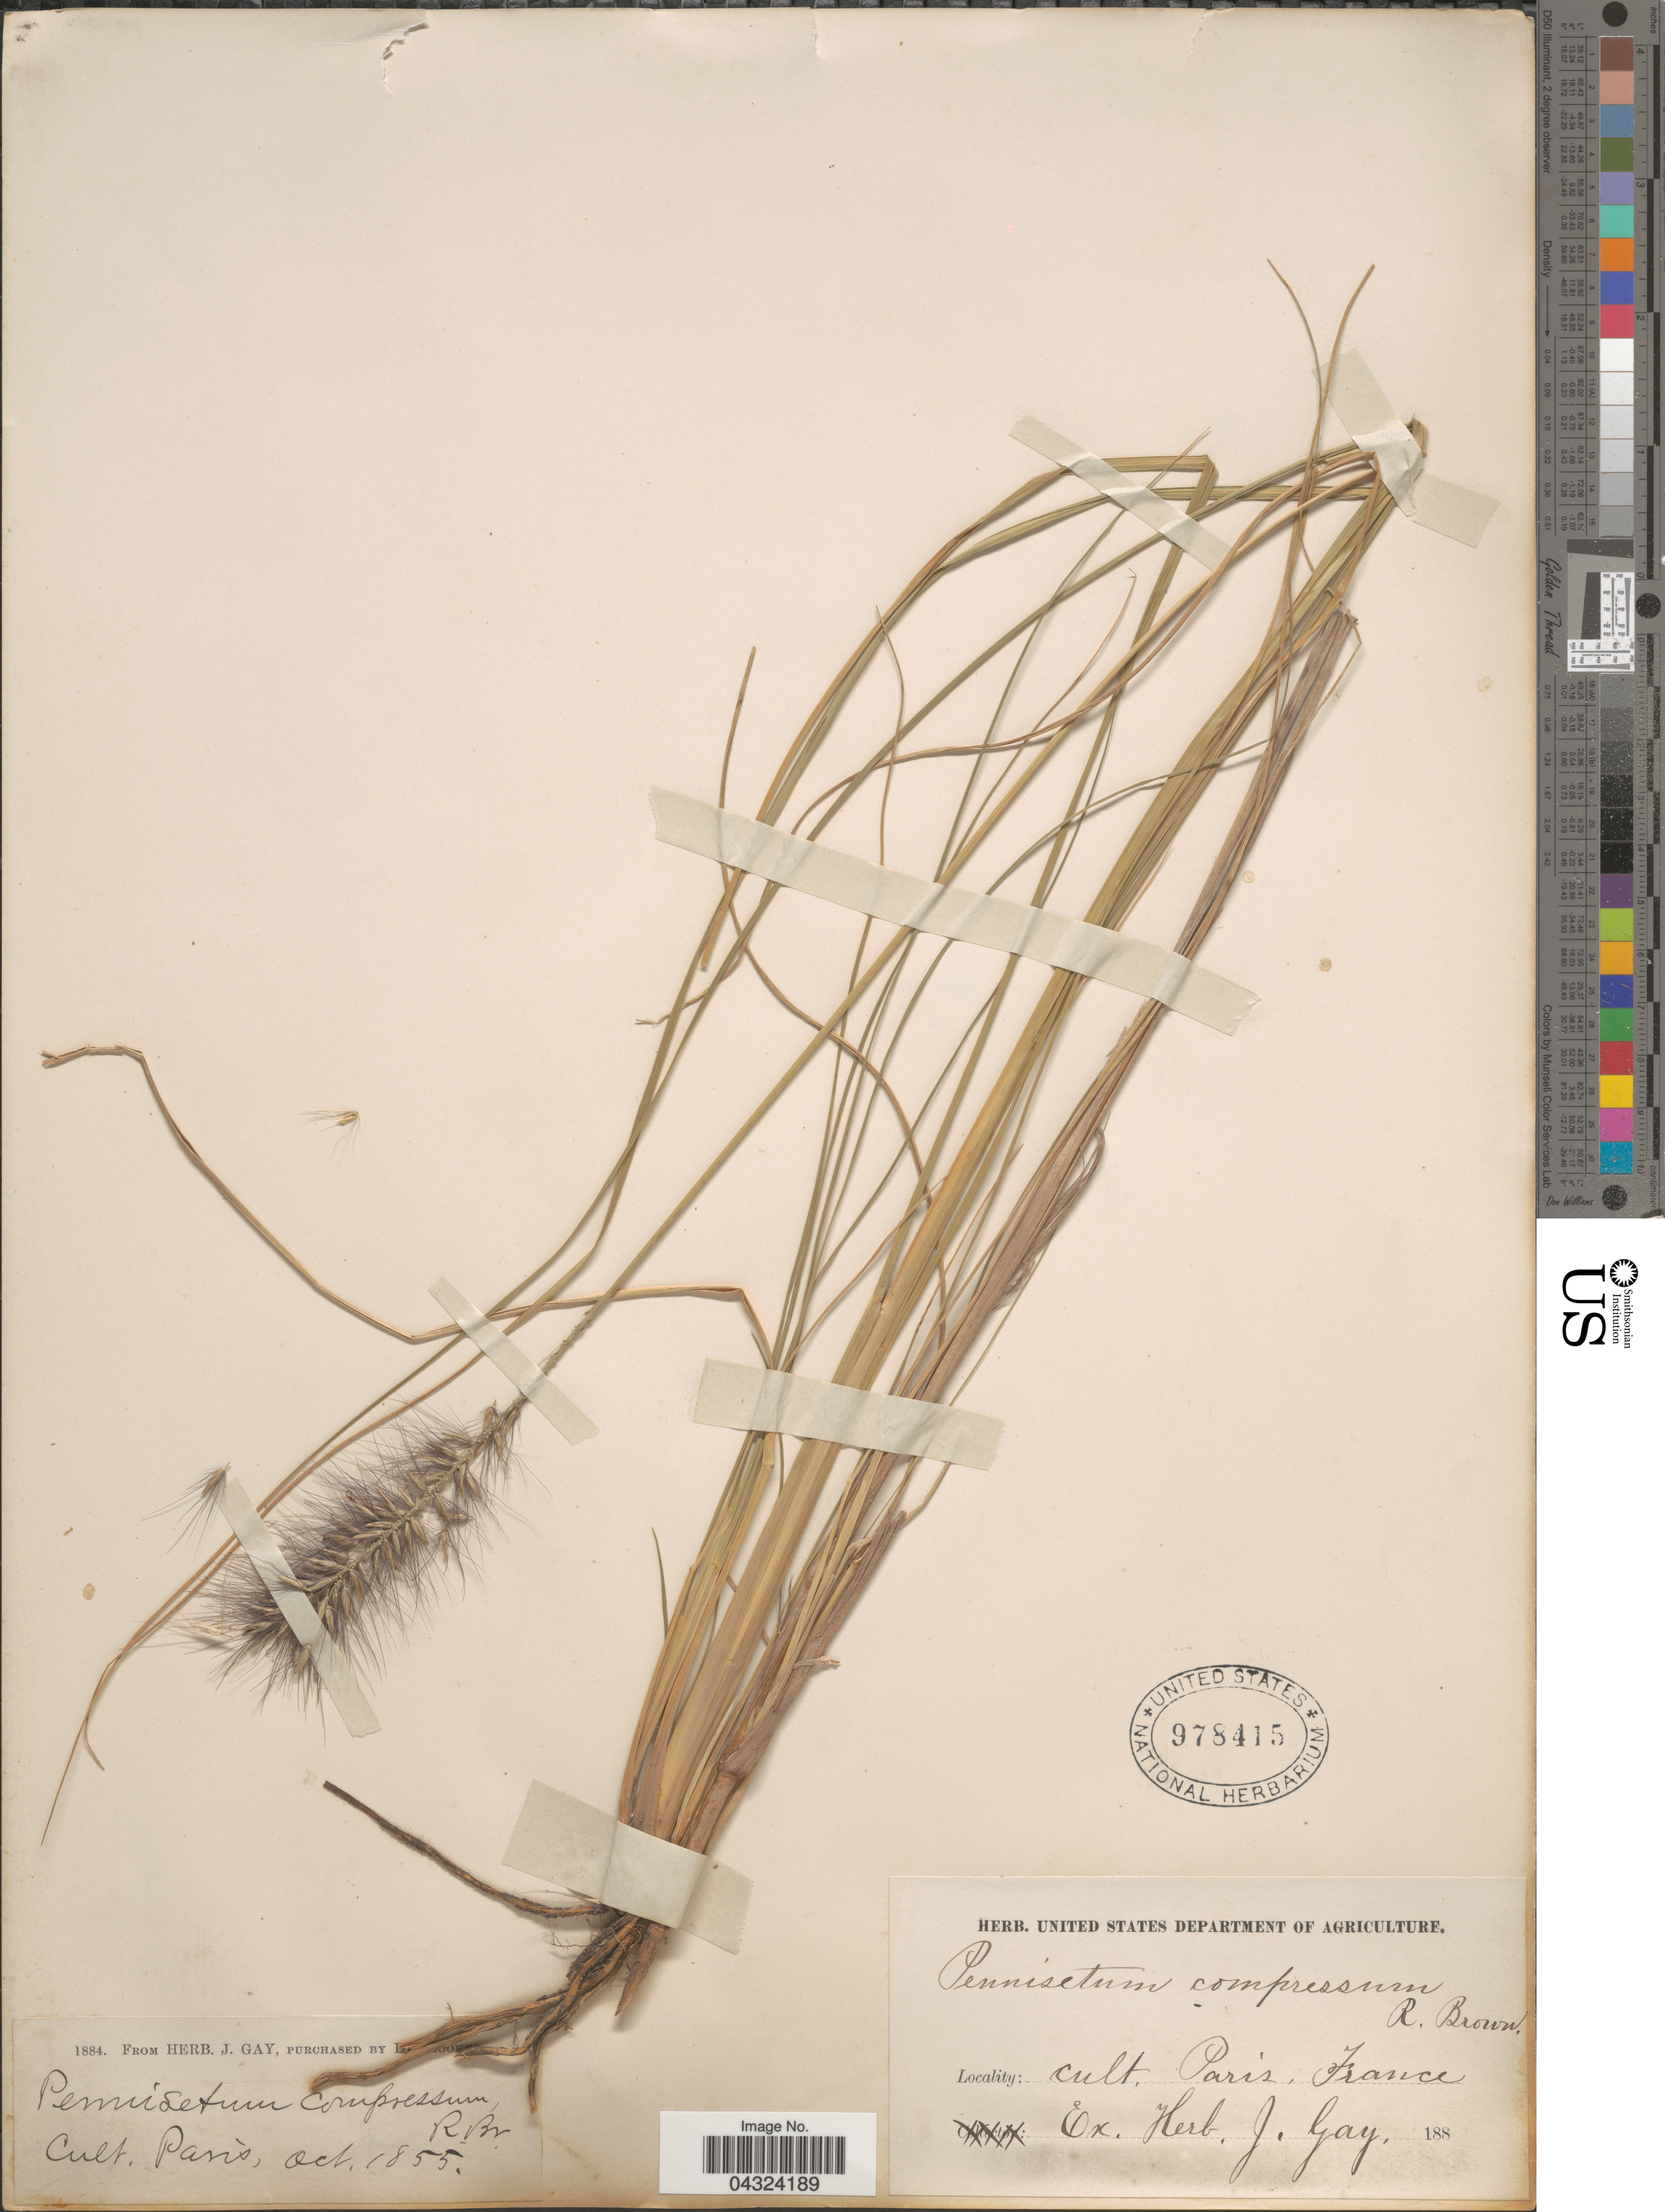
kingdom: Plantae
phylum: Tracheophyta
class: Liliopsida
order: Poales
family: Poaceae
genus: Cenchrus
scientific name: Cenchrus purpurascens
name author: Thunb.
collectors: ex herb. J. Gay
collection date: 1855-10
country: France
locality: Cult. Paris.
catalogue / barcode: US 978415